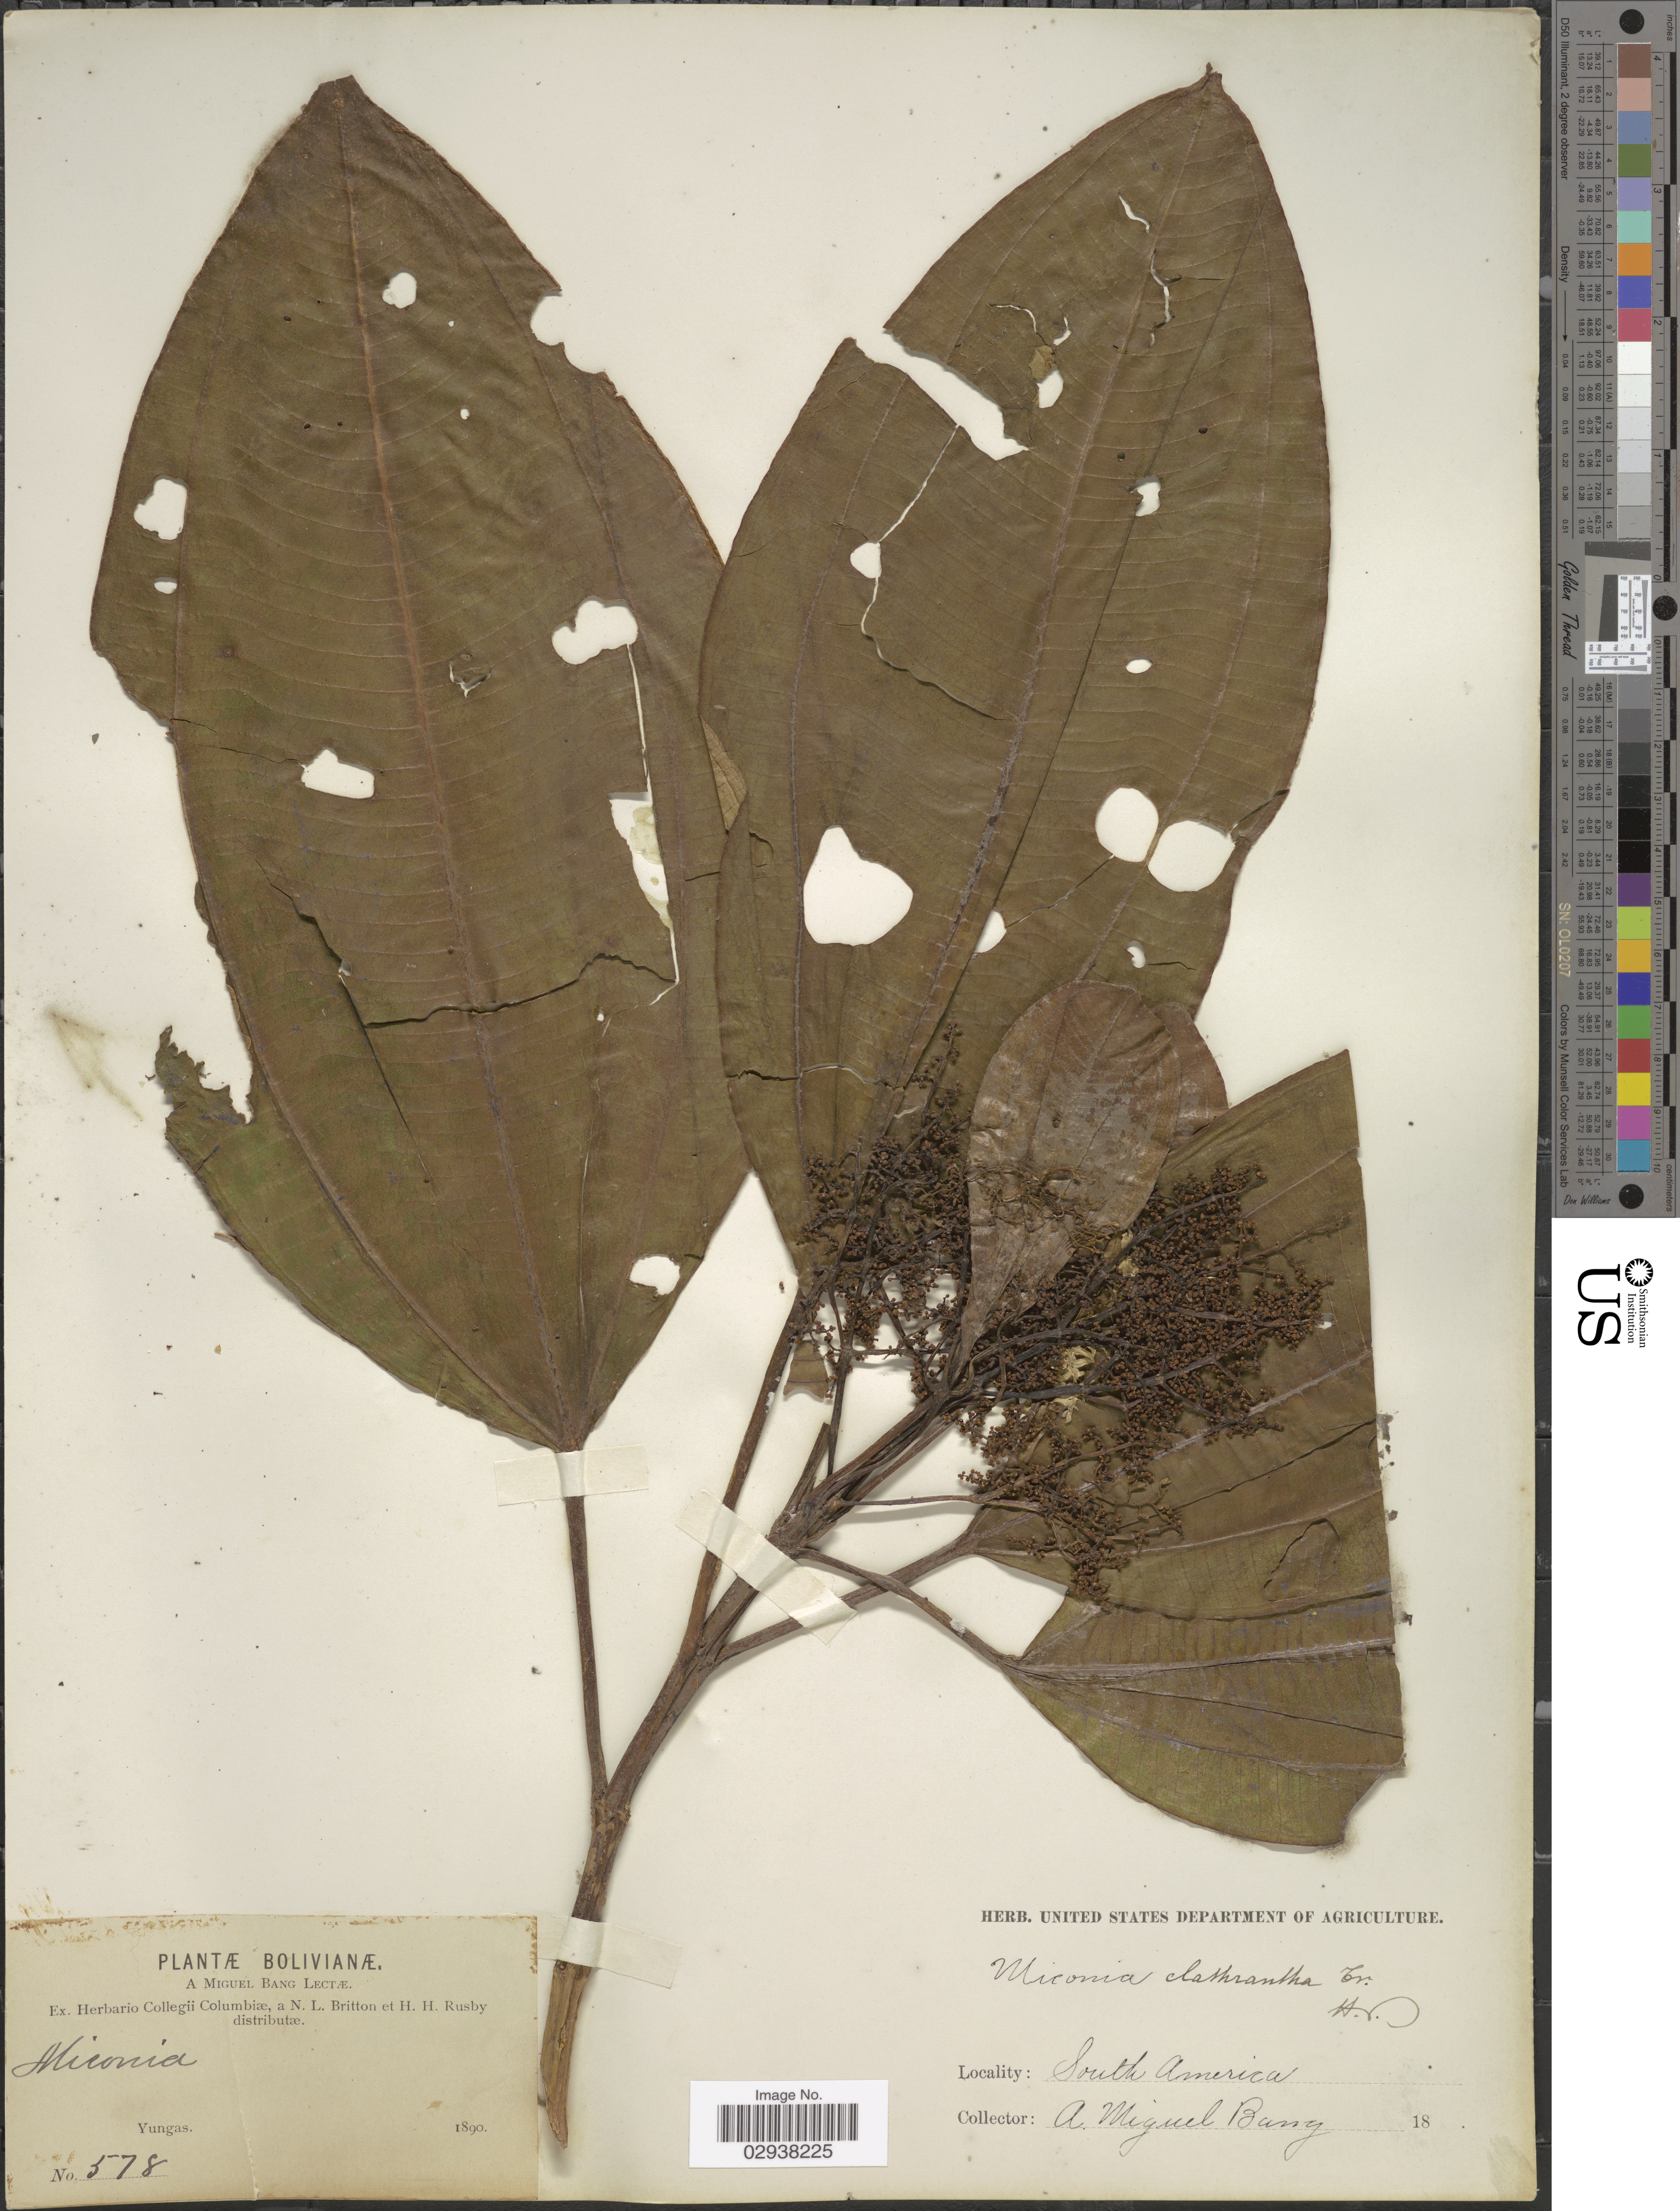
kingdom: Plantae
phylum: Tracheophyta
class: Magnoliopsida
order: Myrtales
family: Melastomataceae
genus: Miconia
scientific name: Miconia clathrantha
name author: Triana ex Cogn. in A. DC.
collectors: M. Bang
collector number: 578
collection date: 1890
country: Bolivia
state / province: La Paz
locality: Yungas.